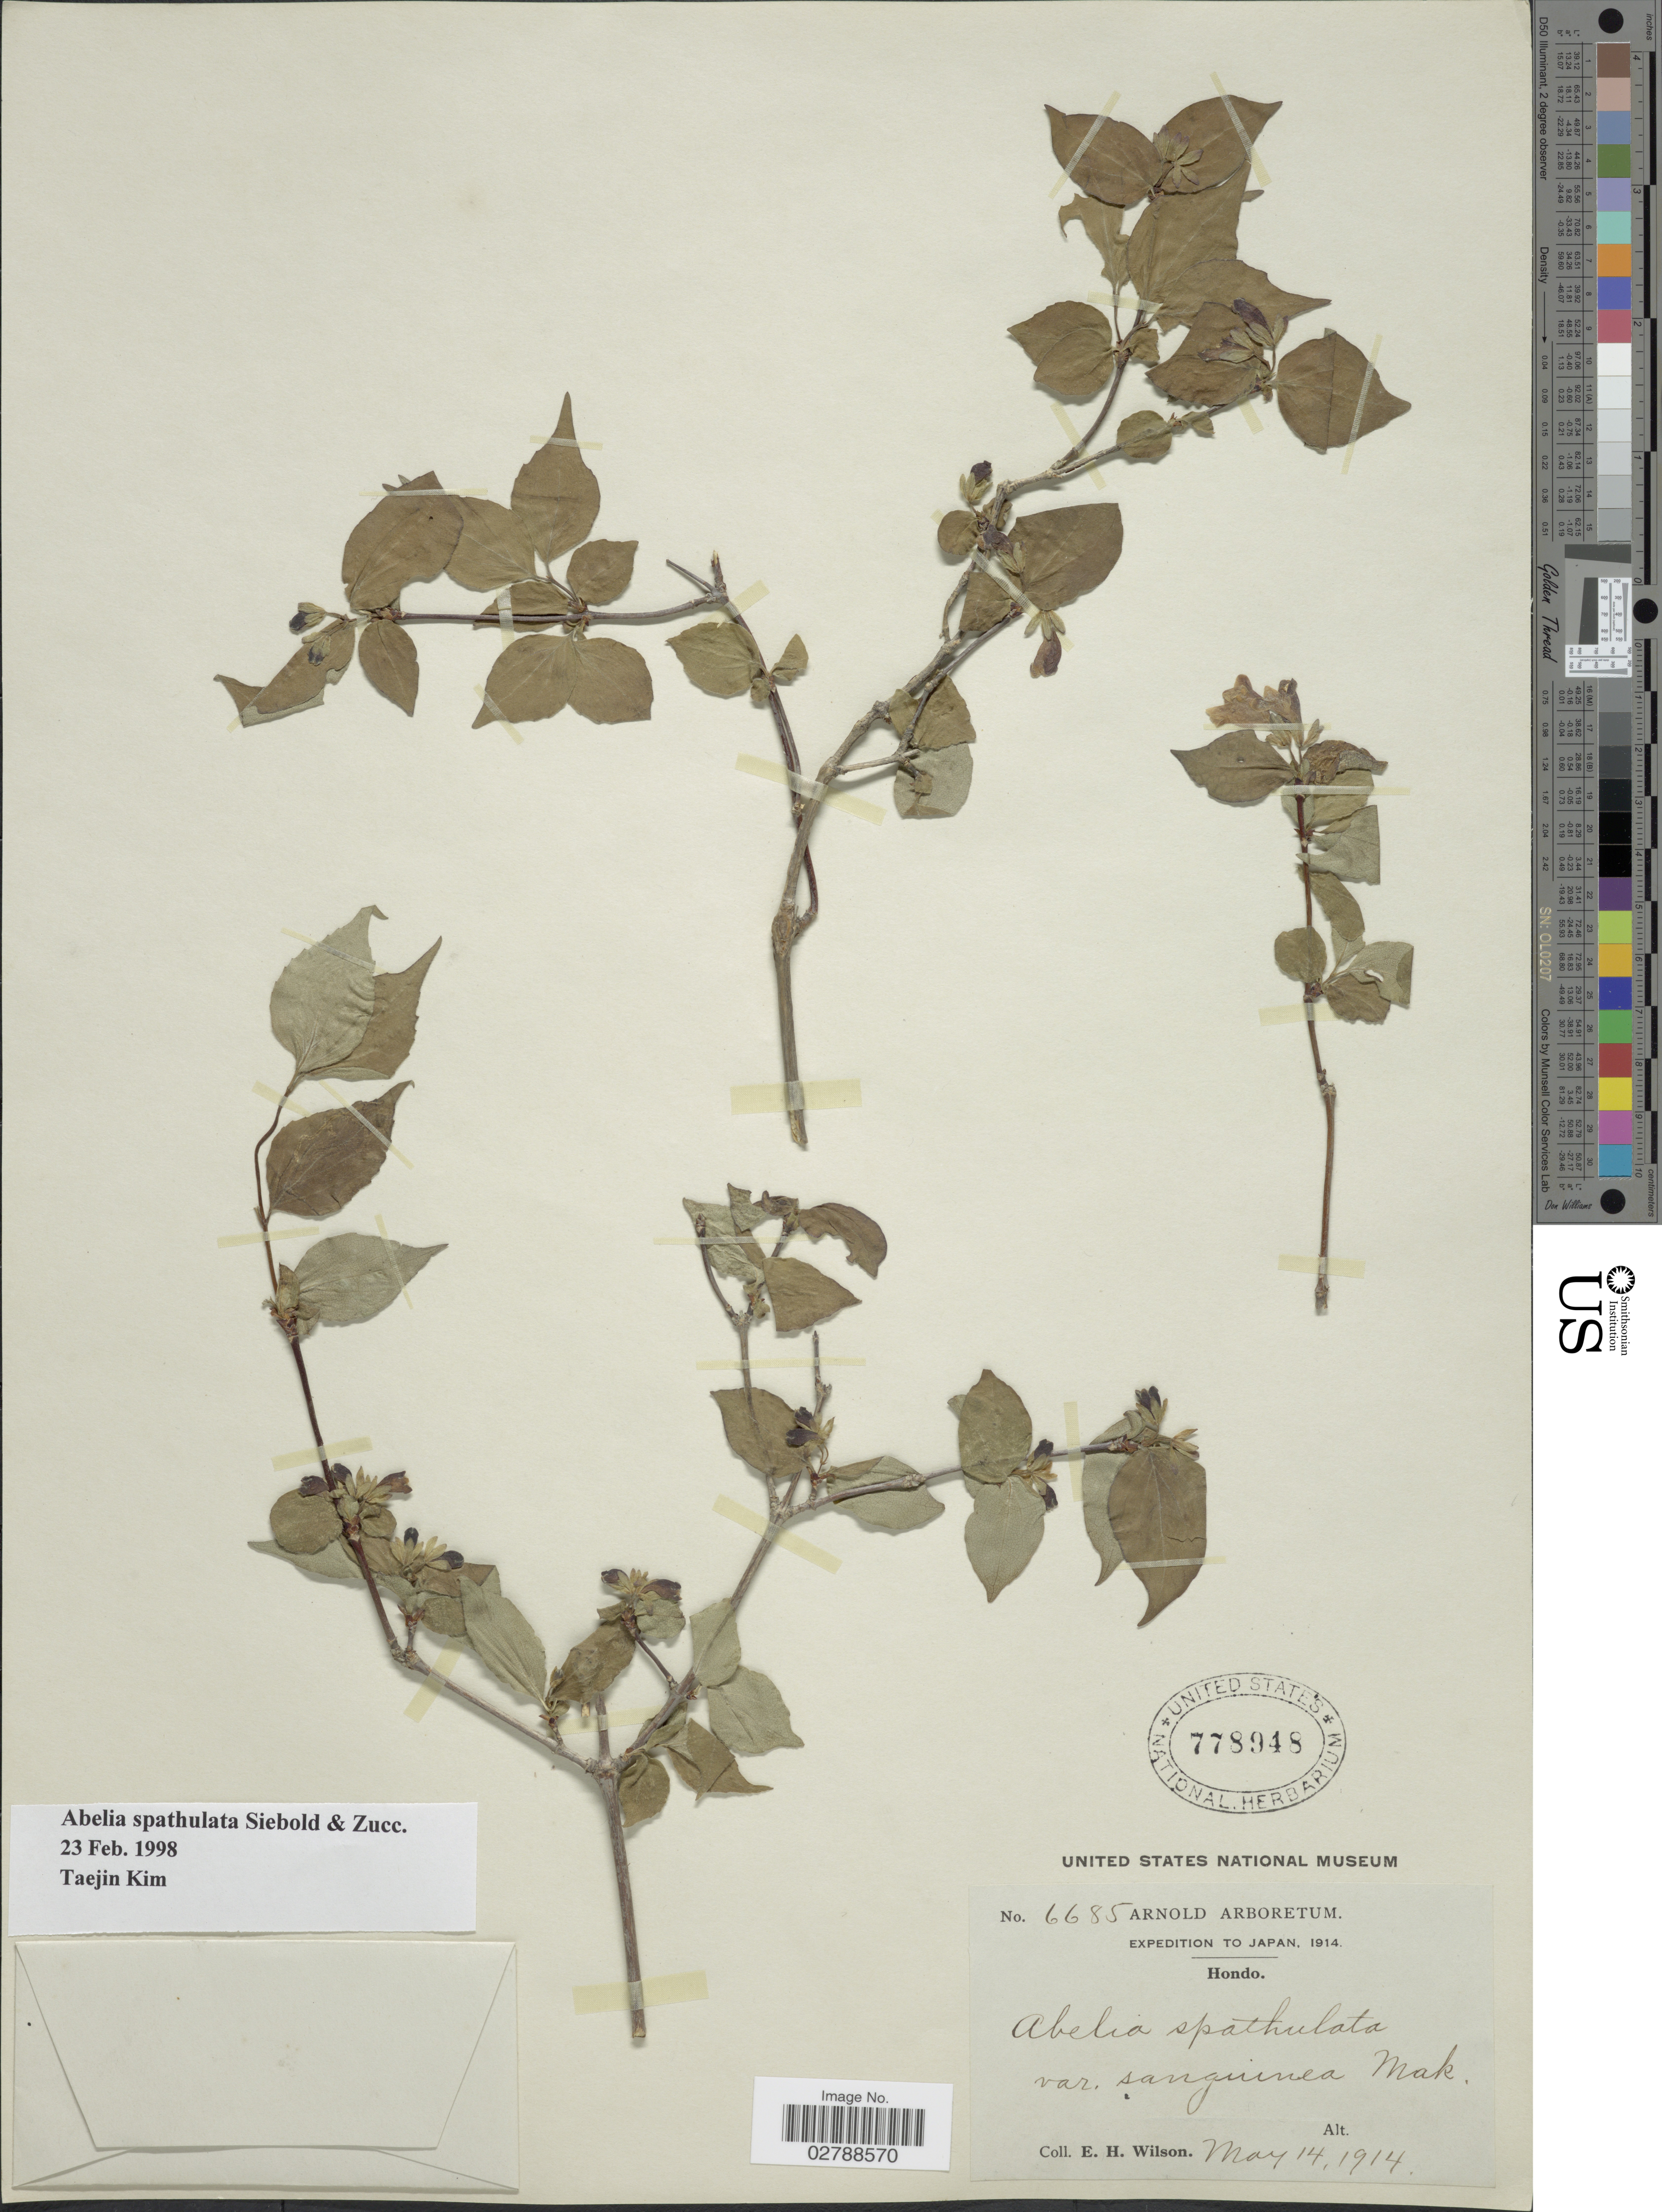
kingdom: Plantae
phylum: Tracheophyta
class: Magnoliopsida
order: Dipsacales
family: Caprifoliaceae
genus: Abelia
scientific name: Abelia spathulata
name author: Siebold & Zucc.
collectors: E. Wilson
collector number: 6685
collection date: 1914-05-14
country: Japan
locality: Hondo.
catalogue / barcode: US 778948